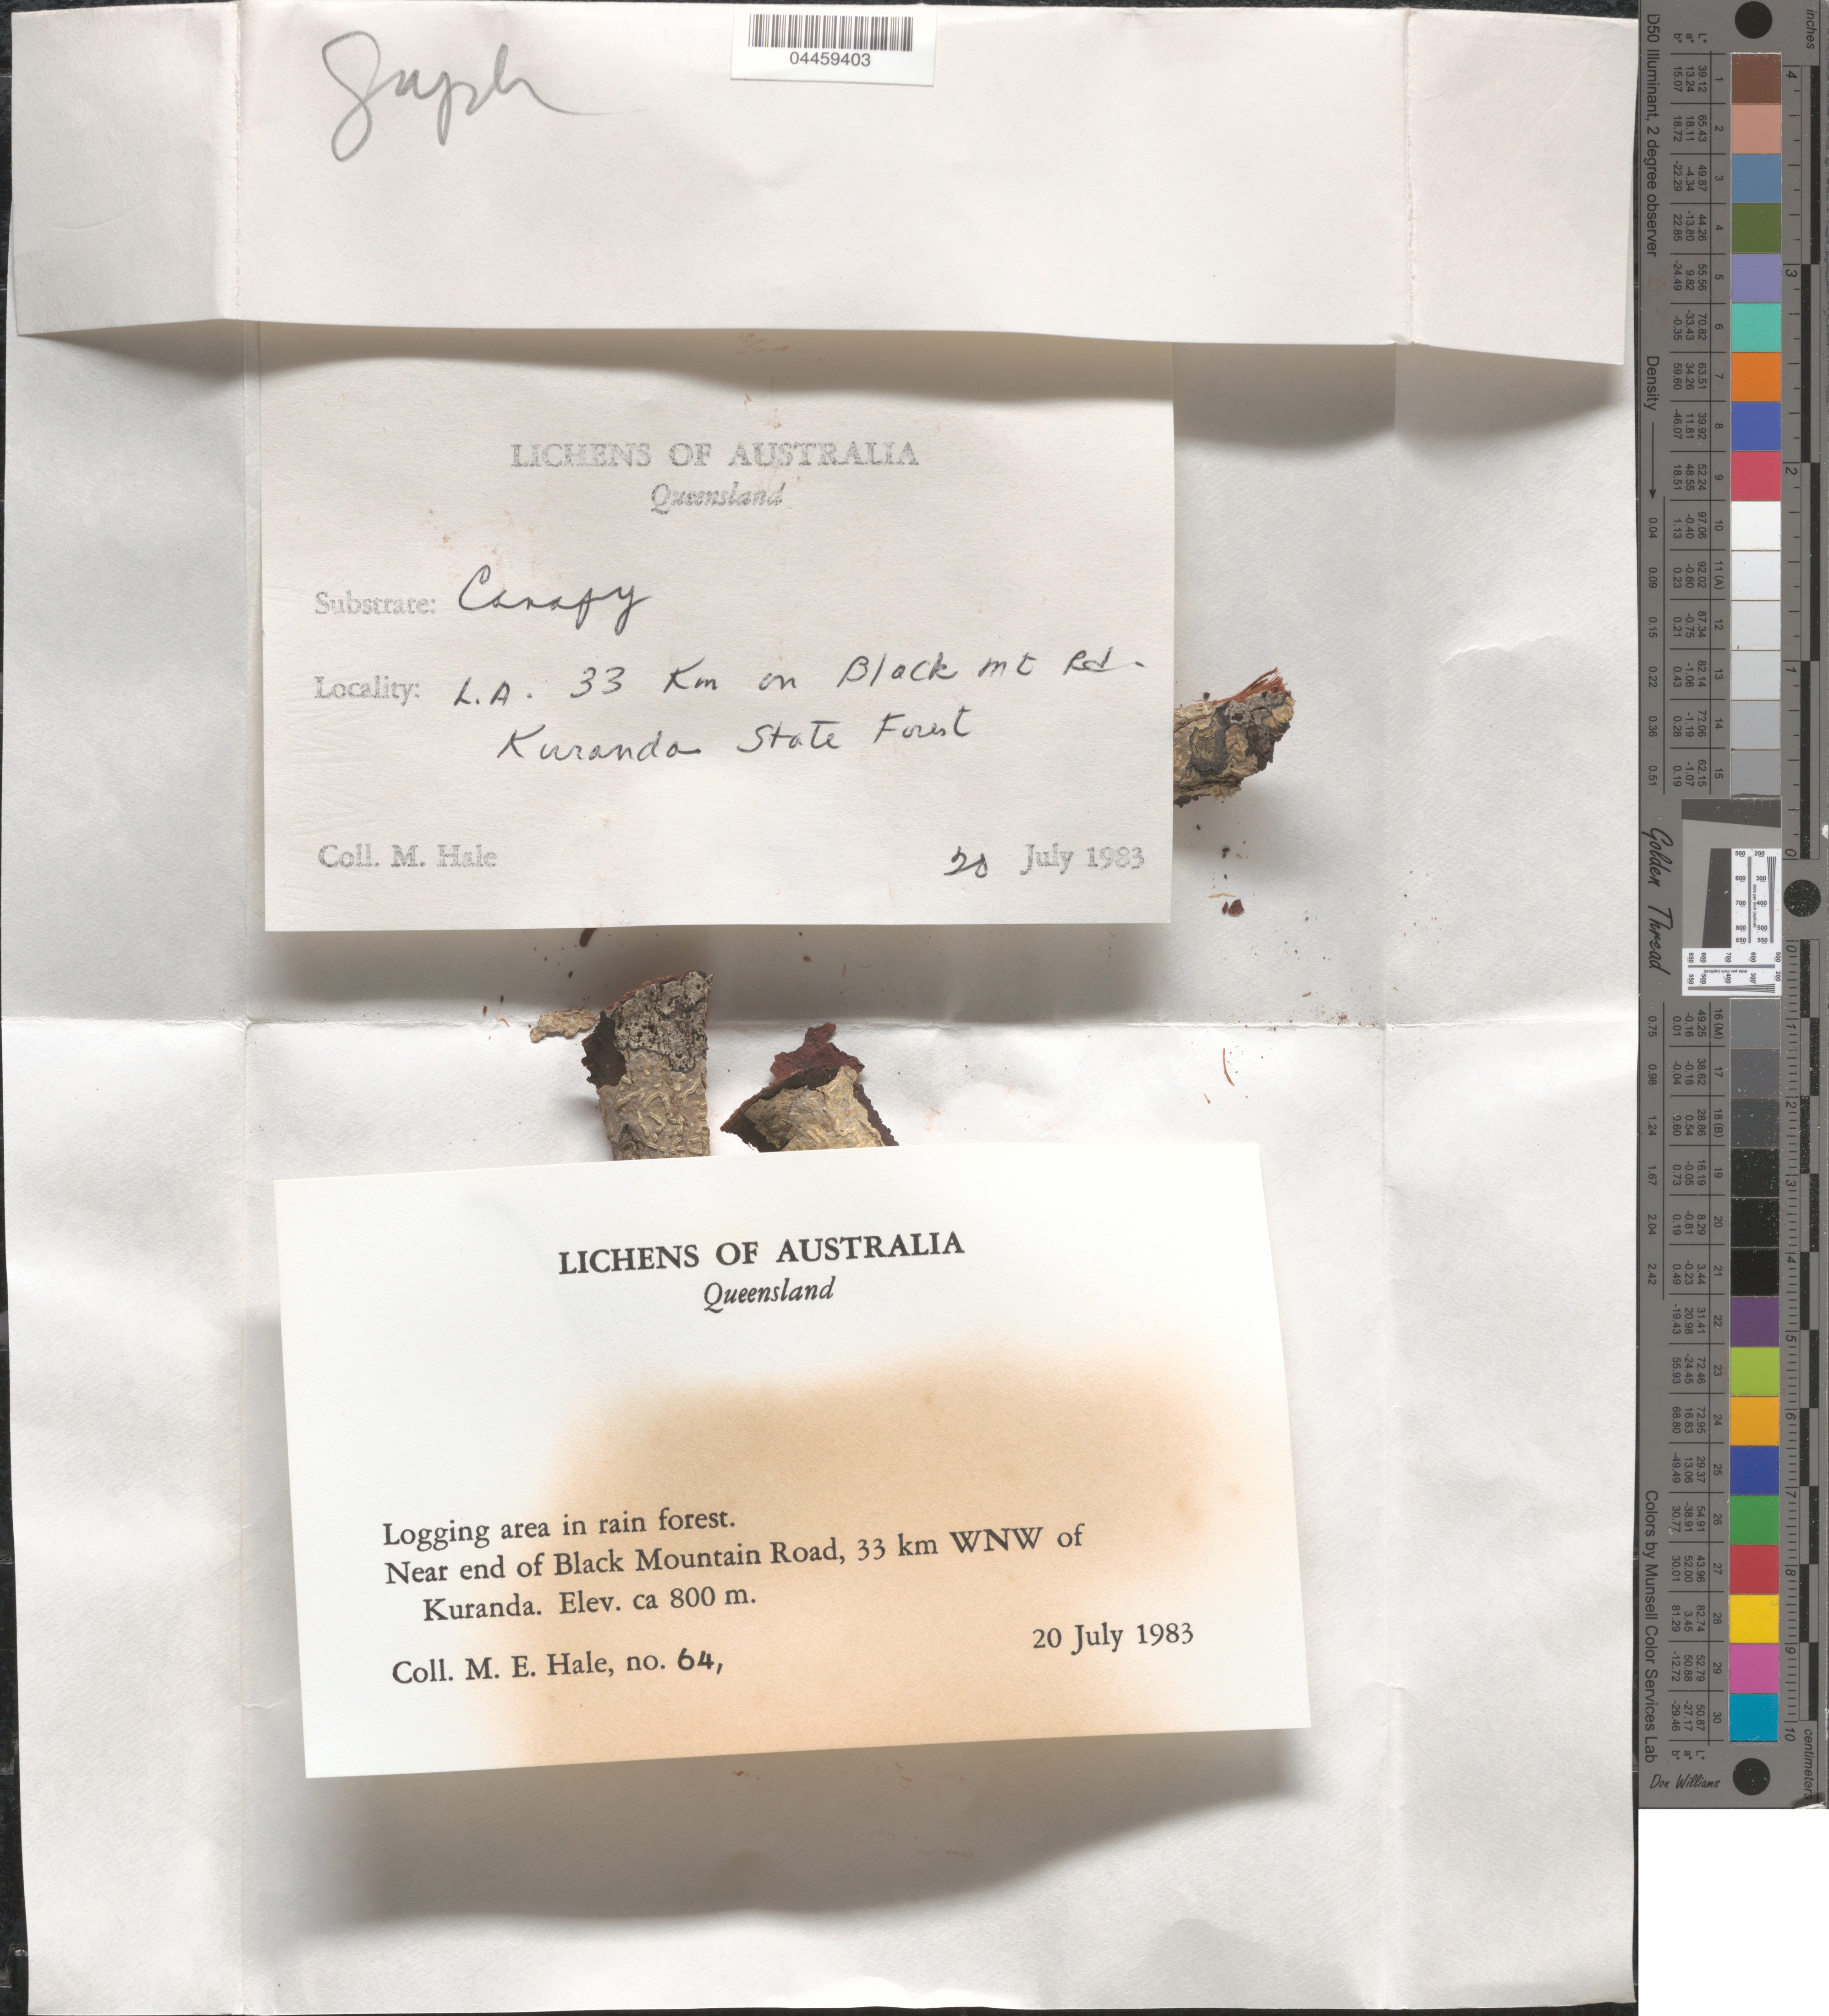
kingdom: Fungi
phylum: Ascomycota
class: Lecanoromycetes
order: Ostropales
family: Graphidaceae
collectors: M. Hale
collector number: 64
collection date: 1983-07-20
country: Australia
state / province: Queensland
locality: L.A. 33 km on Black Mt Rd. Kurandra State Forest. Near end of Black Mountain Road, 33 km WNW of Kuranda.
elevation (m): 800